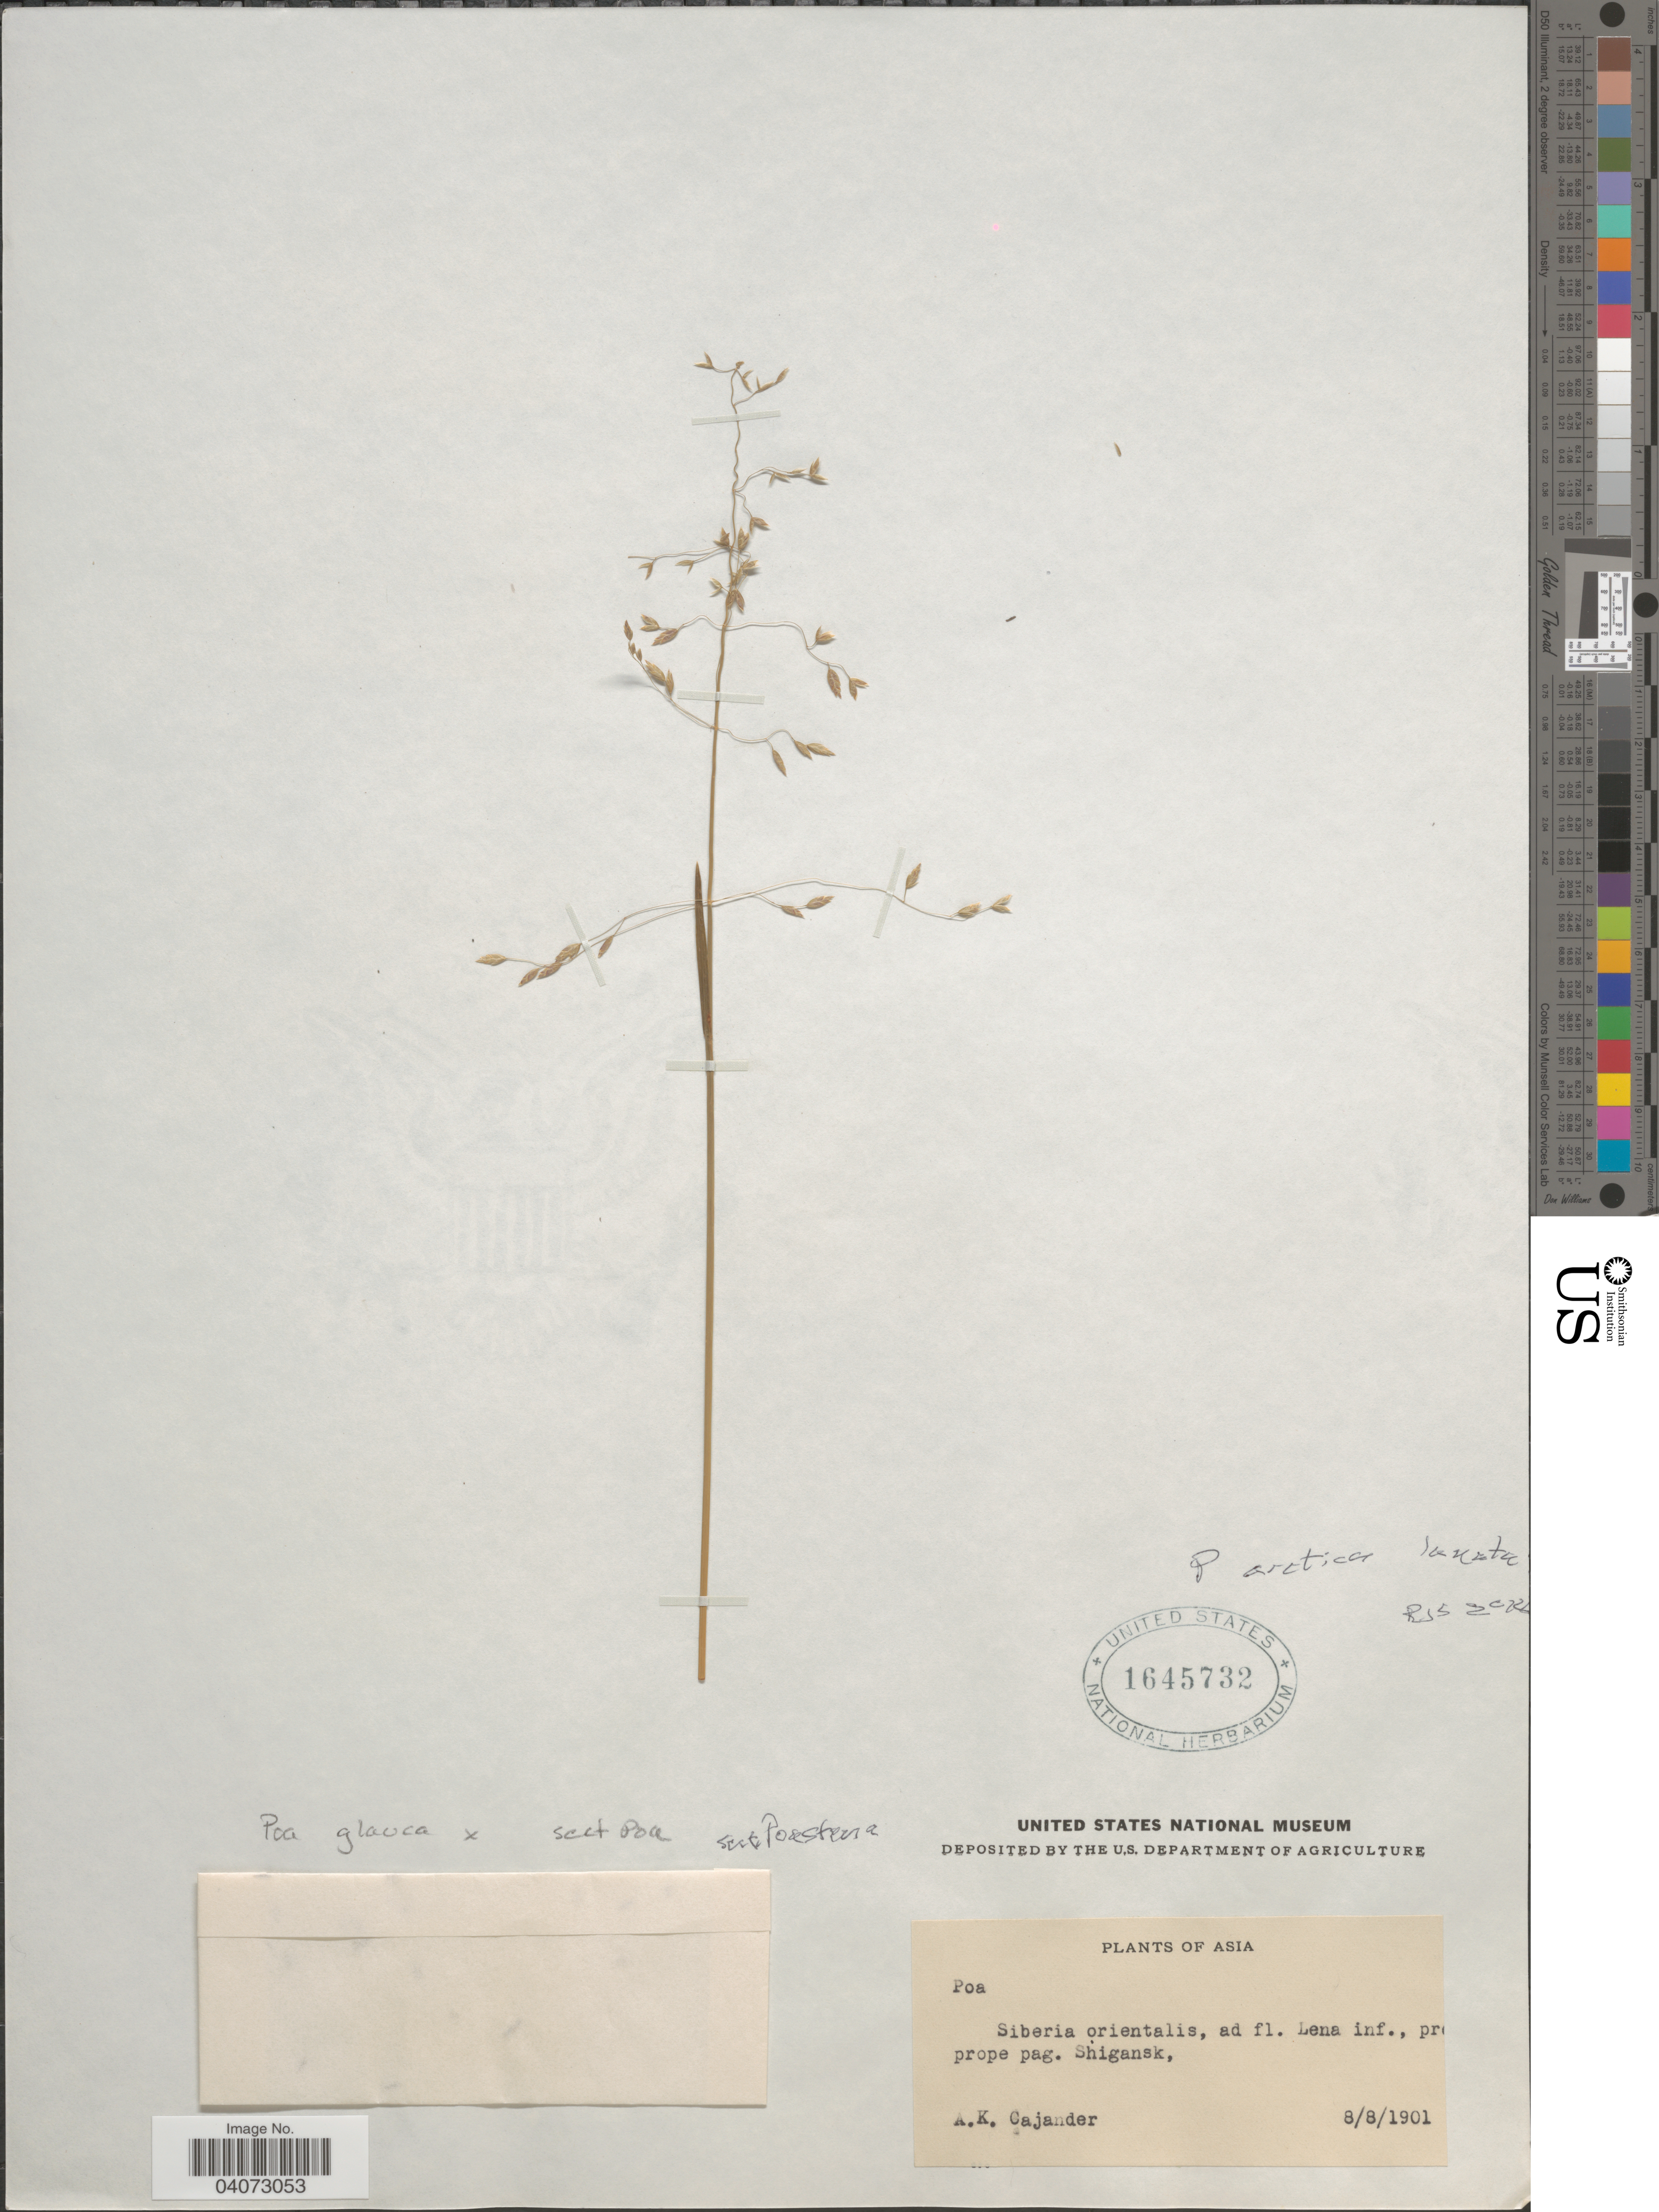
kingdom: Plantae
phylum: Tracheophyta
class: Liliopsida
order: Poales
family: Poaceae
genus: Poa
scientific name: Poa arctica subsp. lanata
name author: (Scribn. & Merr.) Soreng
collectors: Cajander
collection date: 1901-08-08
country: Russian Federation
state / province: Sakha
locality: Siberia orientalis, ad fl. Lena inf., prope pag. Shigansk. Asia.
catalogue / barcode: US 1645732